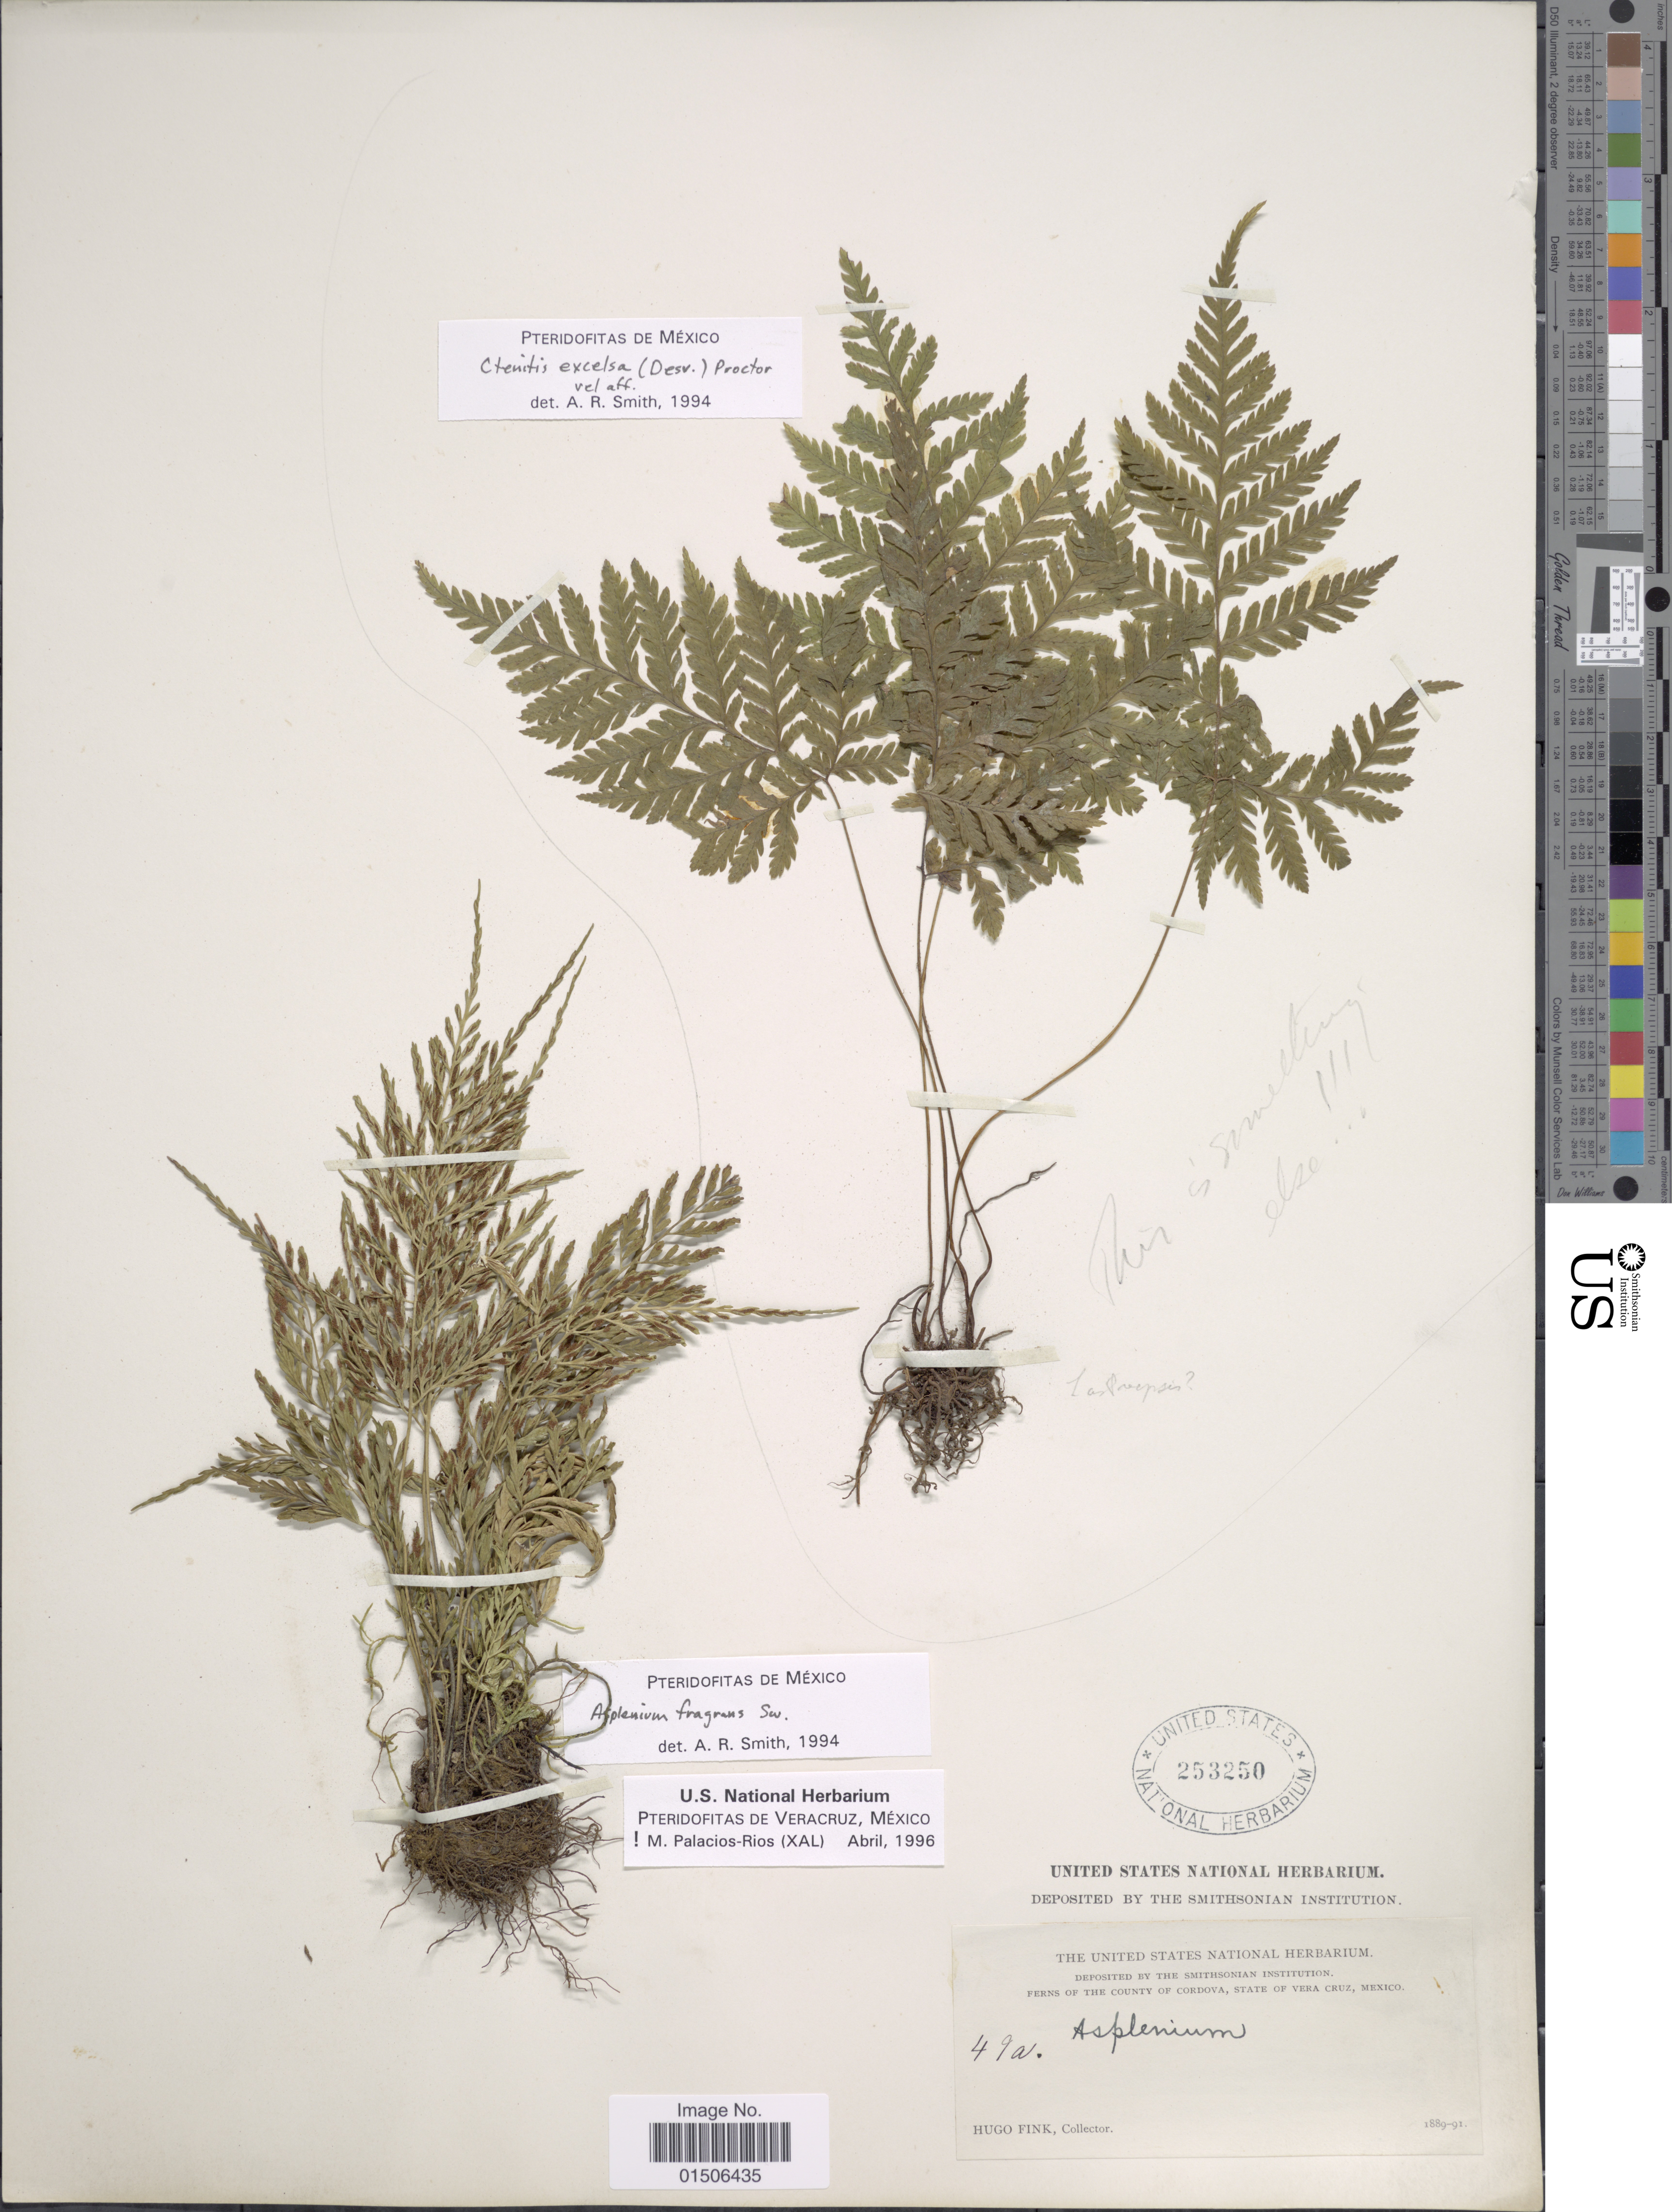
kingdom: Plantae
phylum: Tracheophyta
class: Polypodiopsida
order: Polypodiales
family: Aspleniaceae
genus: Asplenium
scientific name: Asplenium fragrans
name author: Sw.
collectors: H. Fink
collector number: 49a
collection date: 1889/1891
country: Mexico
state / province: Veracruz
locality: Ferns of the County of Cordova, State of Vera Cruz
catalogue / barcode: US 253250